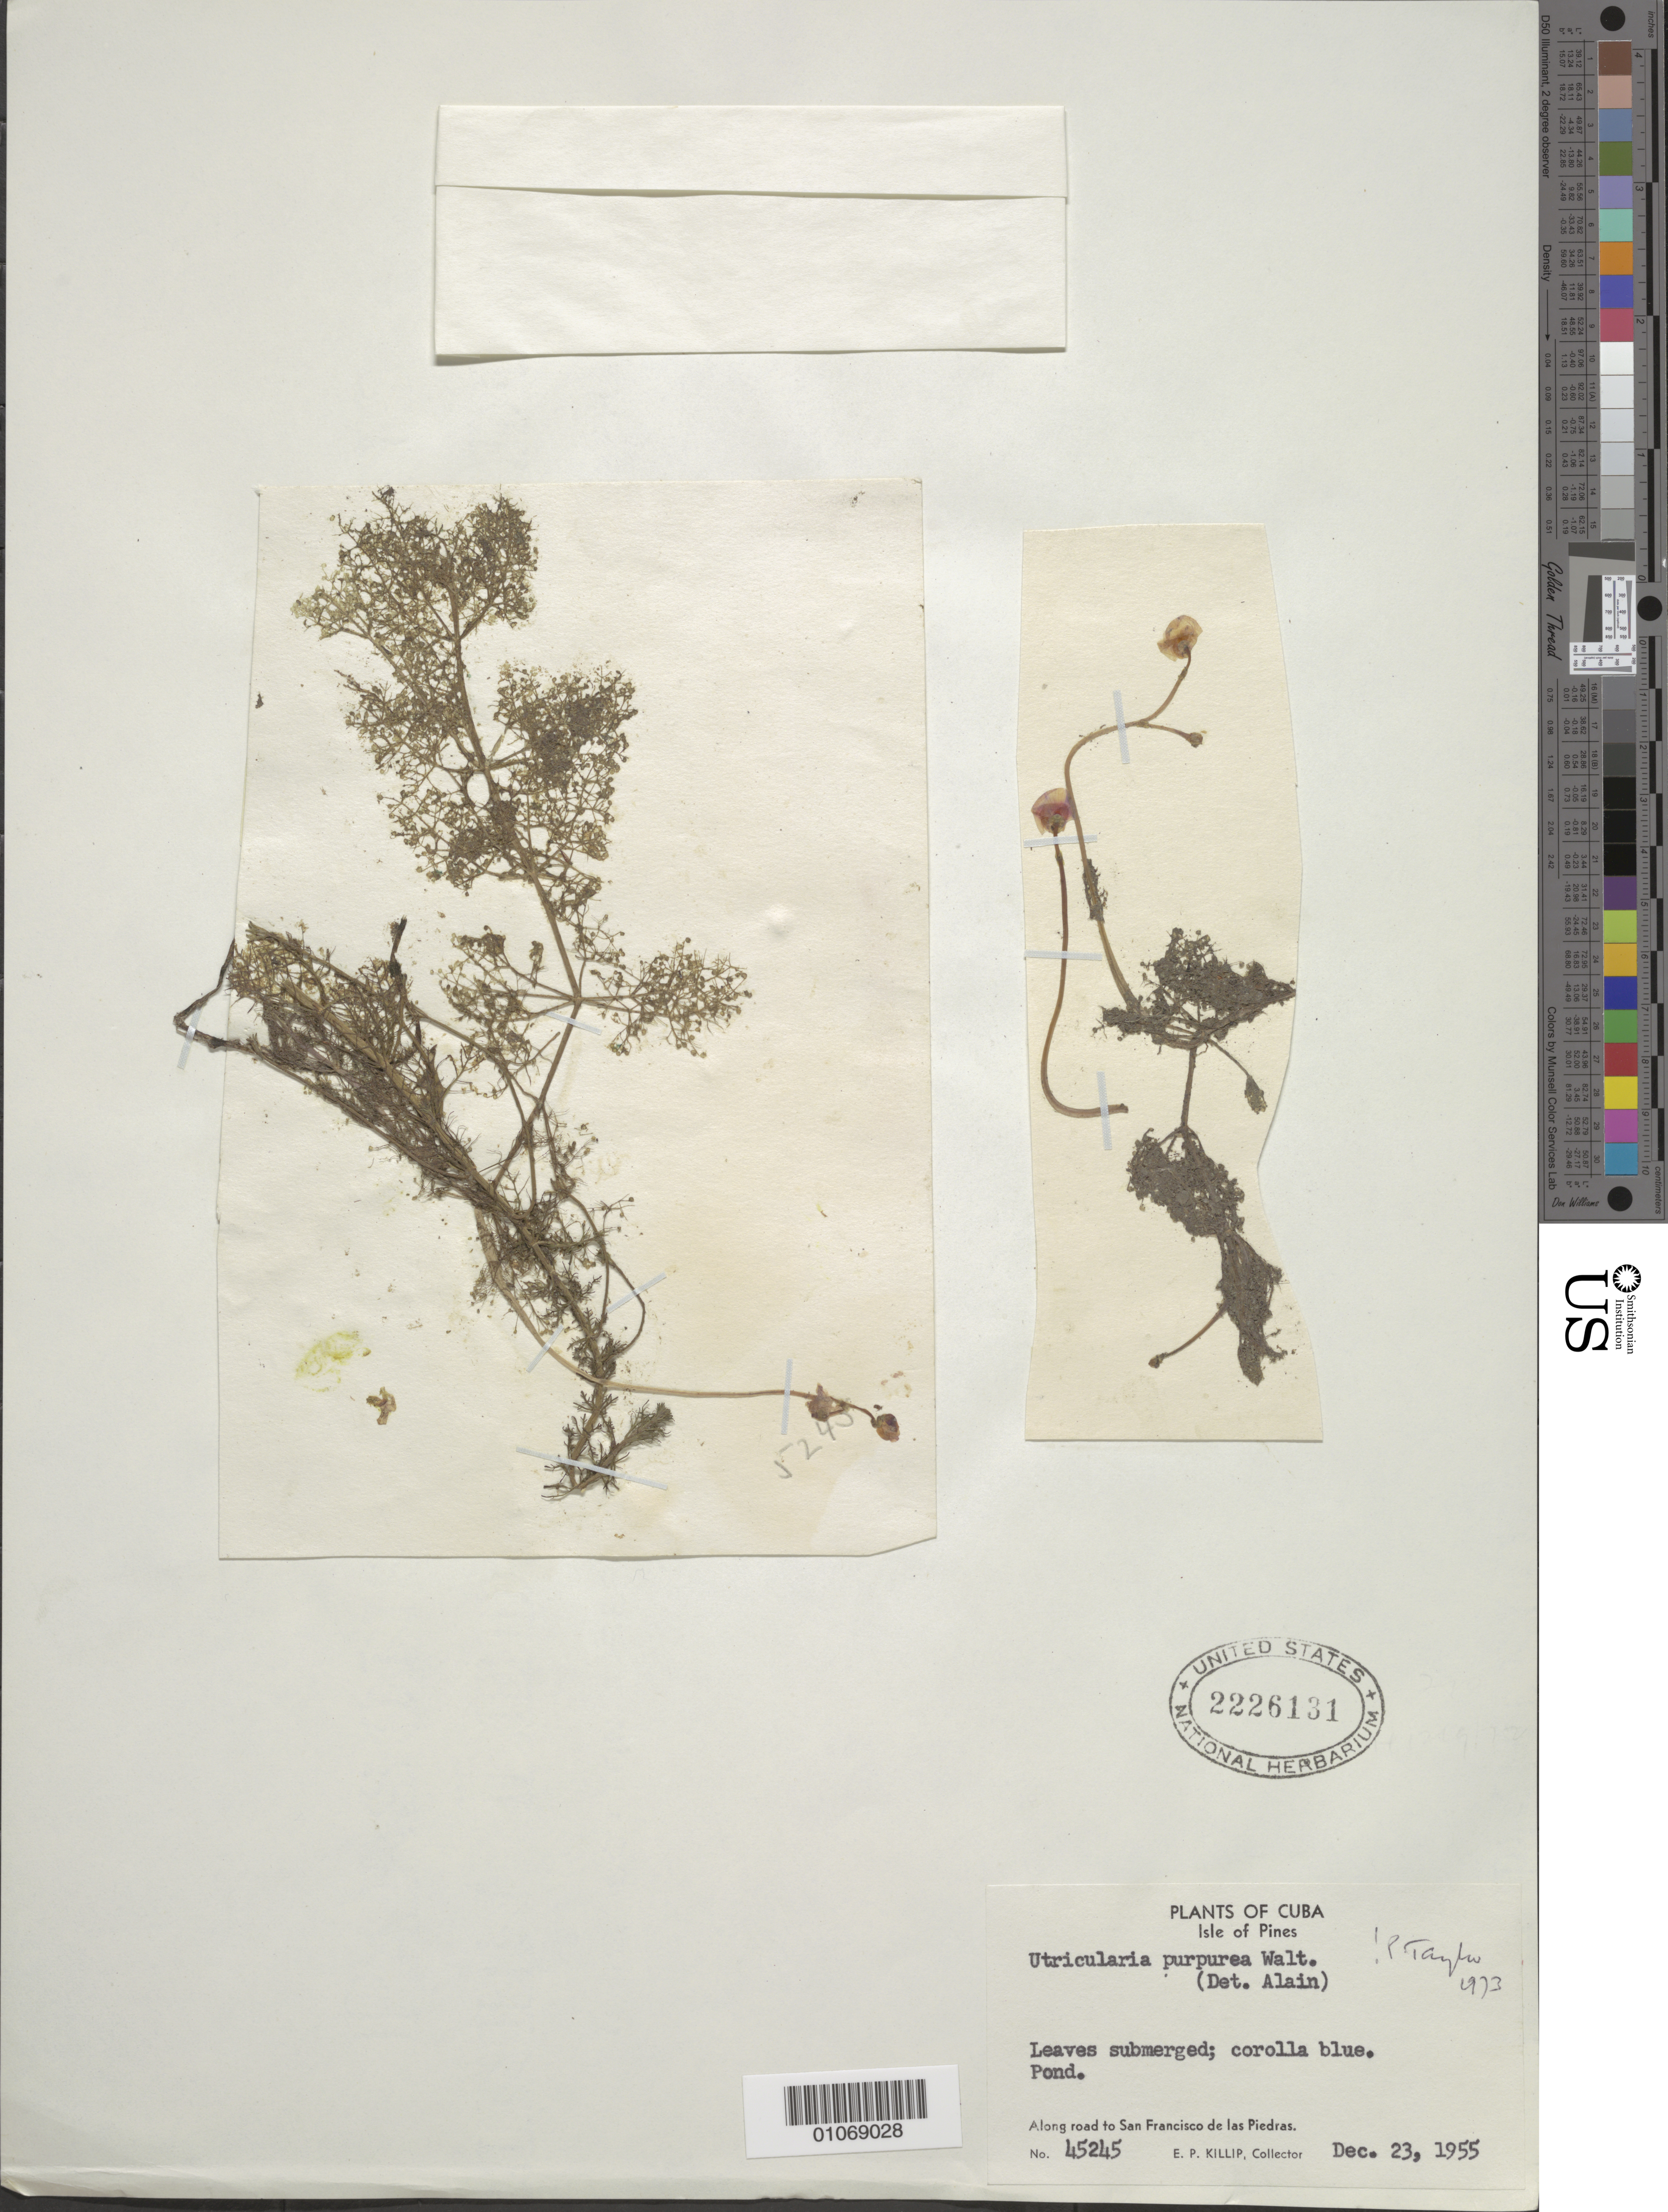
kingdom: Plantae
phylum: Tracheophyta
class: Magnoliopsida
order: Lamiales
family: Lentibulariaceae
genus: Utricularia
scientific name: Utricularia purpurea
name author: Walter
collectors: E. P. Killip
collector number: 45245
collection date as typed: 23 Dec 1955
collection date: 1955-12-23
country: Cuba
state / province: Isla de La Juventud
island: Isla de la Juventud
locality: Isle of Pines, Along road to San Francisco de las Piedras Pond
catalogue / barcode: US 2226131